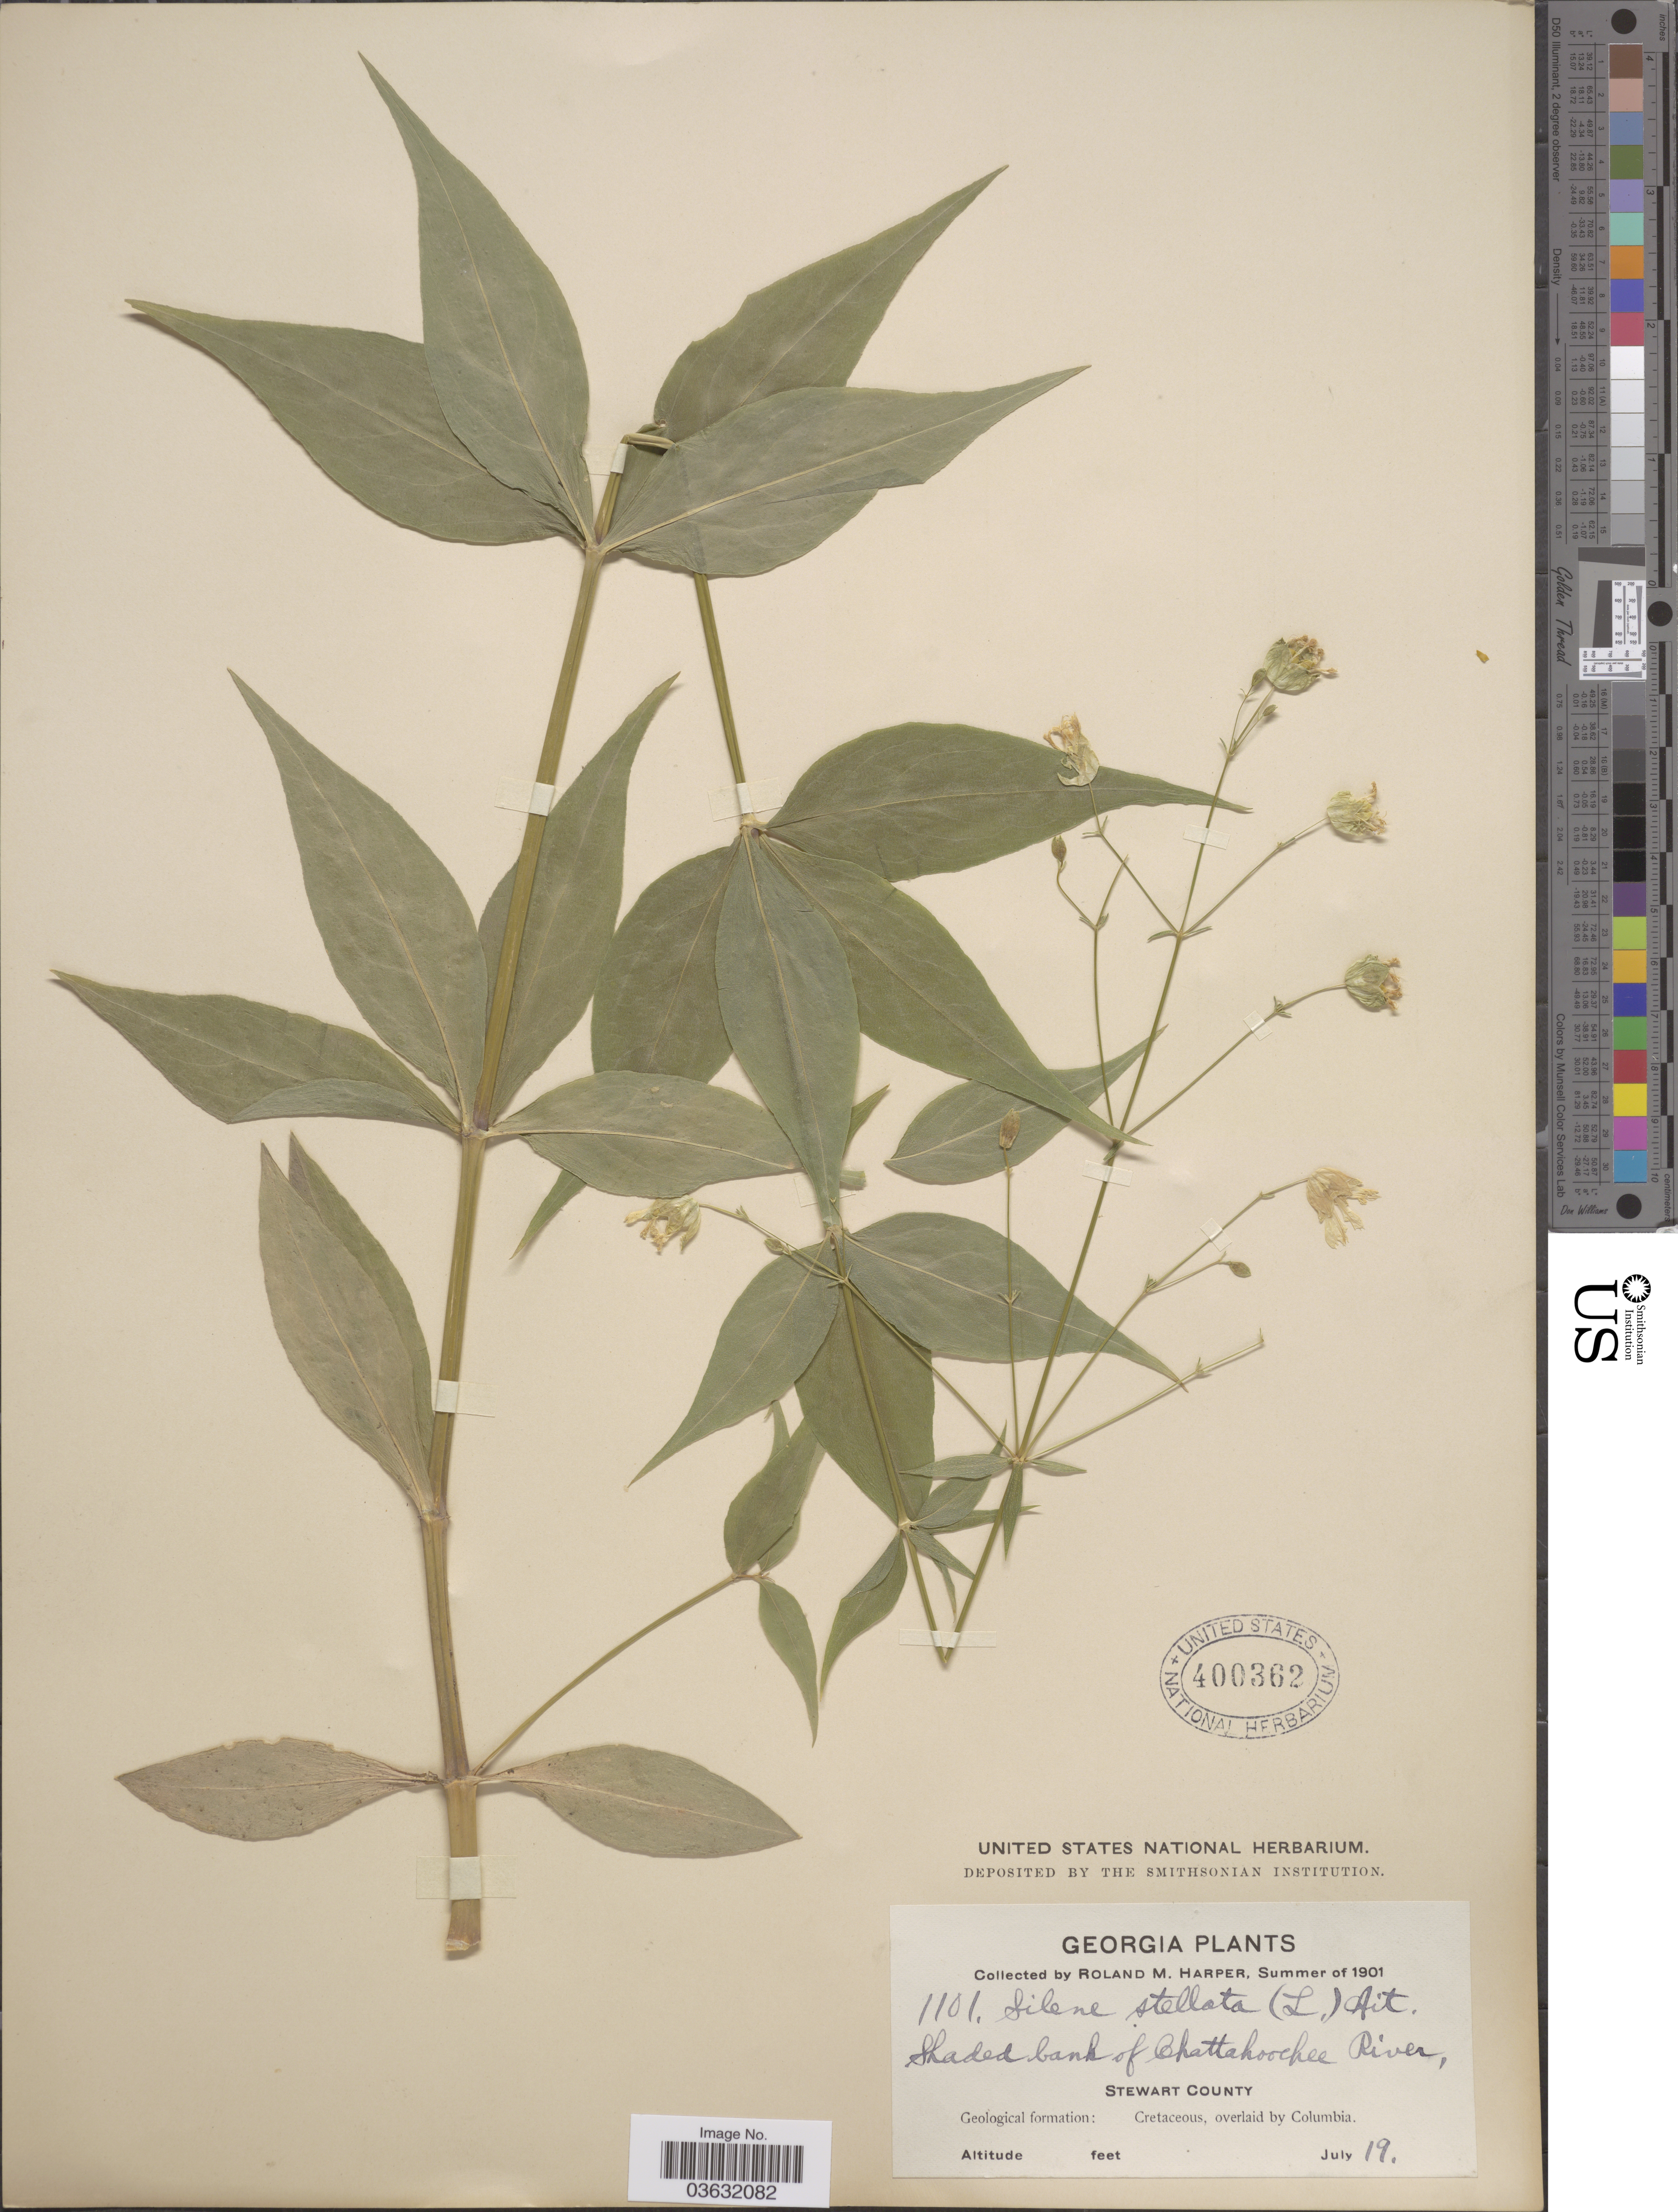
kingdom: Plantae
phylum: Tracheophyta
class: Magnoliopsida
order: Caryophyllales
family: Caryophyllaceae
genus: Silene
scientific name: Silene stellata var. stellata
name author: (L.) Coyte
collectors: R. Harper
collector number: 1101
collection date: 1901-07-19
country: United States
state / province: Georgia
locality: Shaded bank of Chattahoochee River, Stewart County. Geolical formation: Cretaceous, overlaid by Columbia.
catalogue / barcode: US 400362